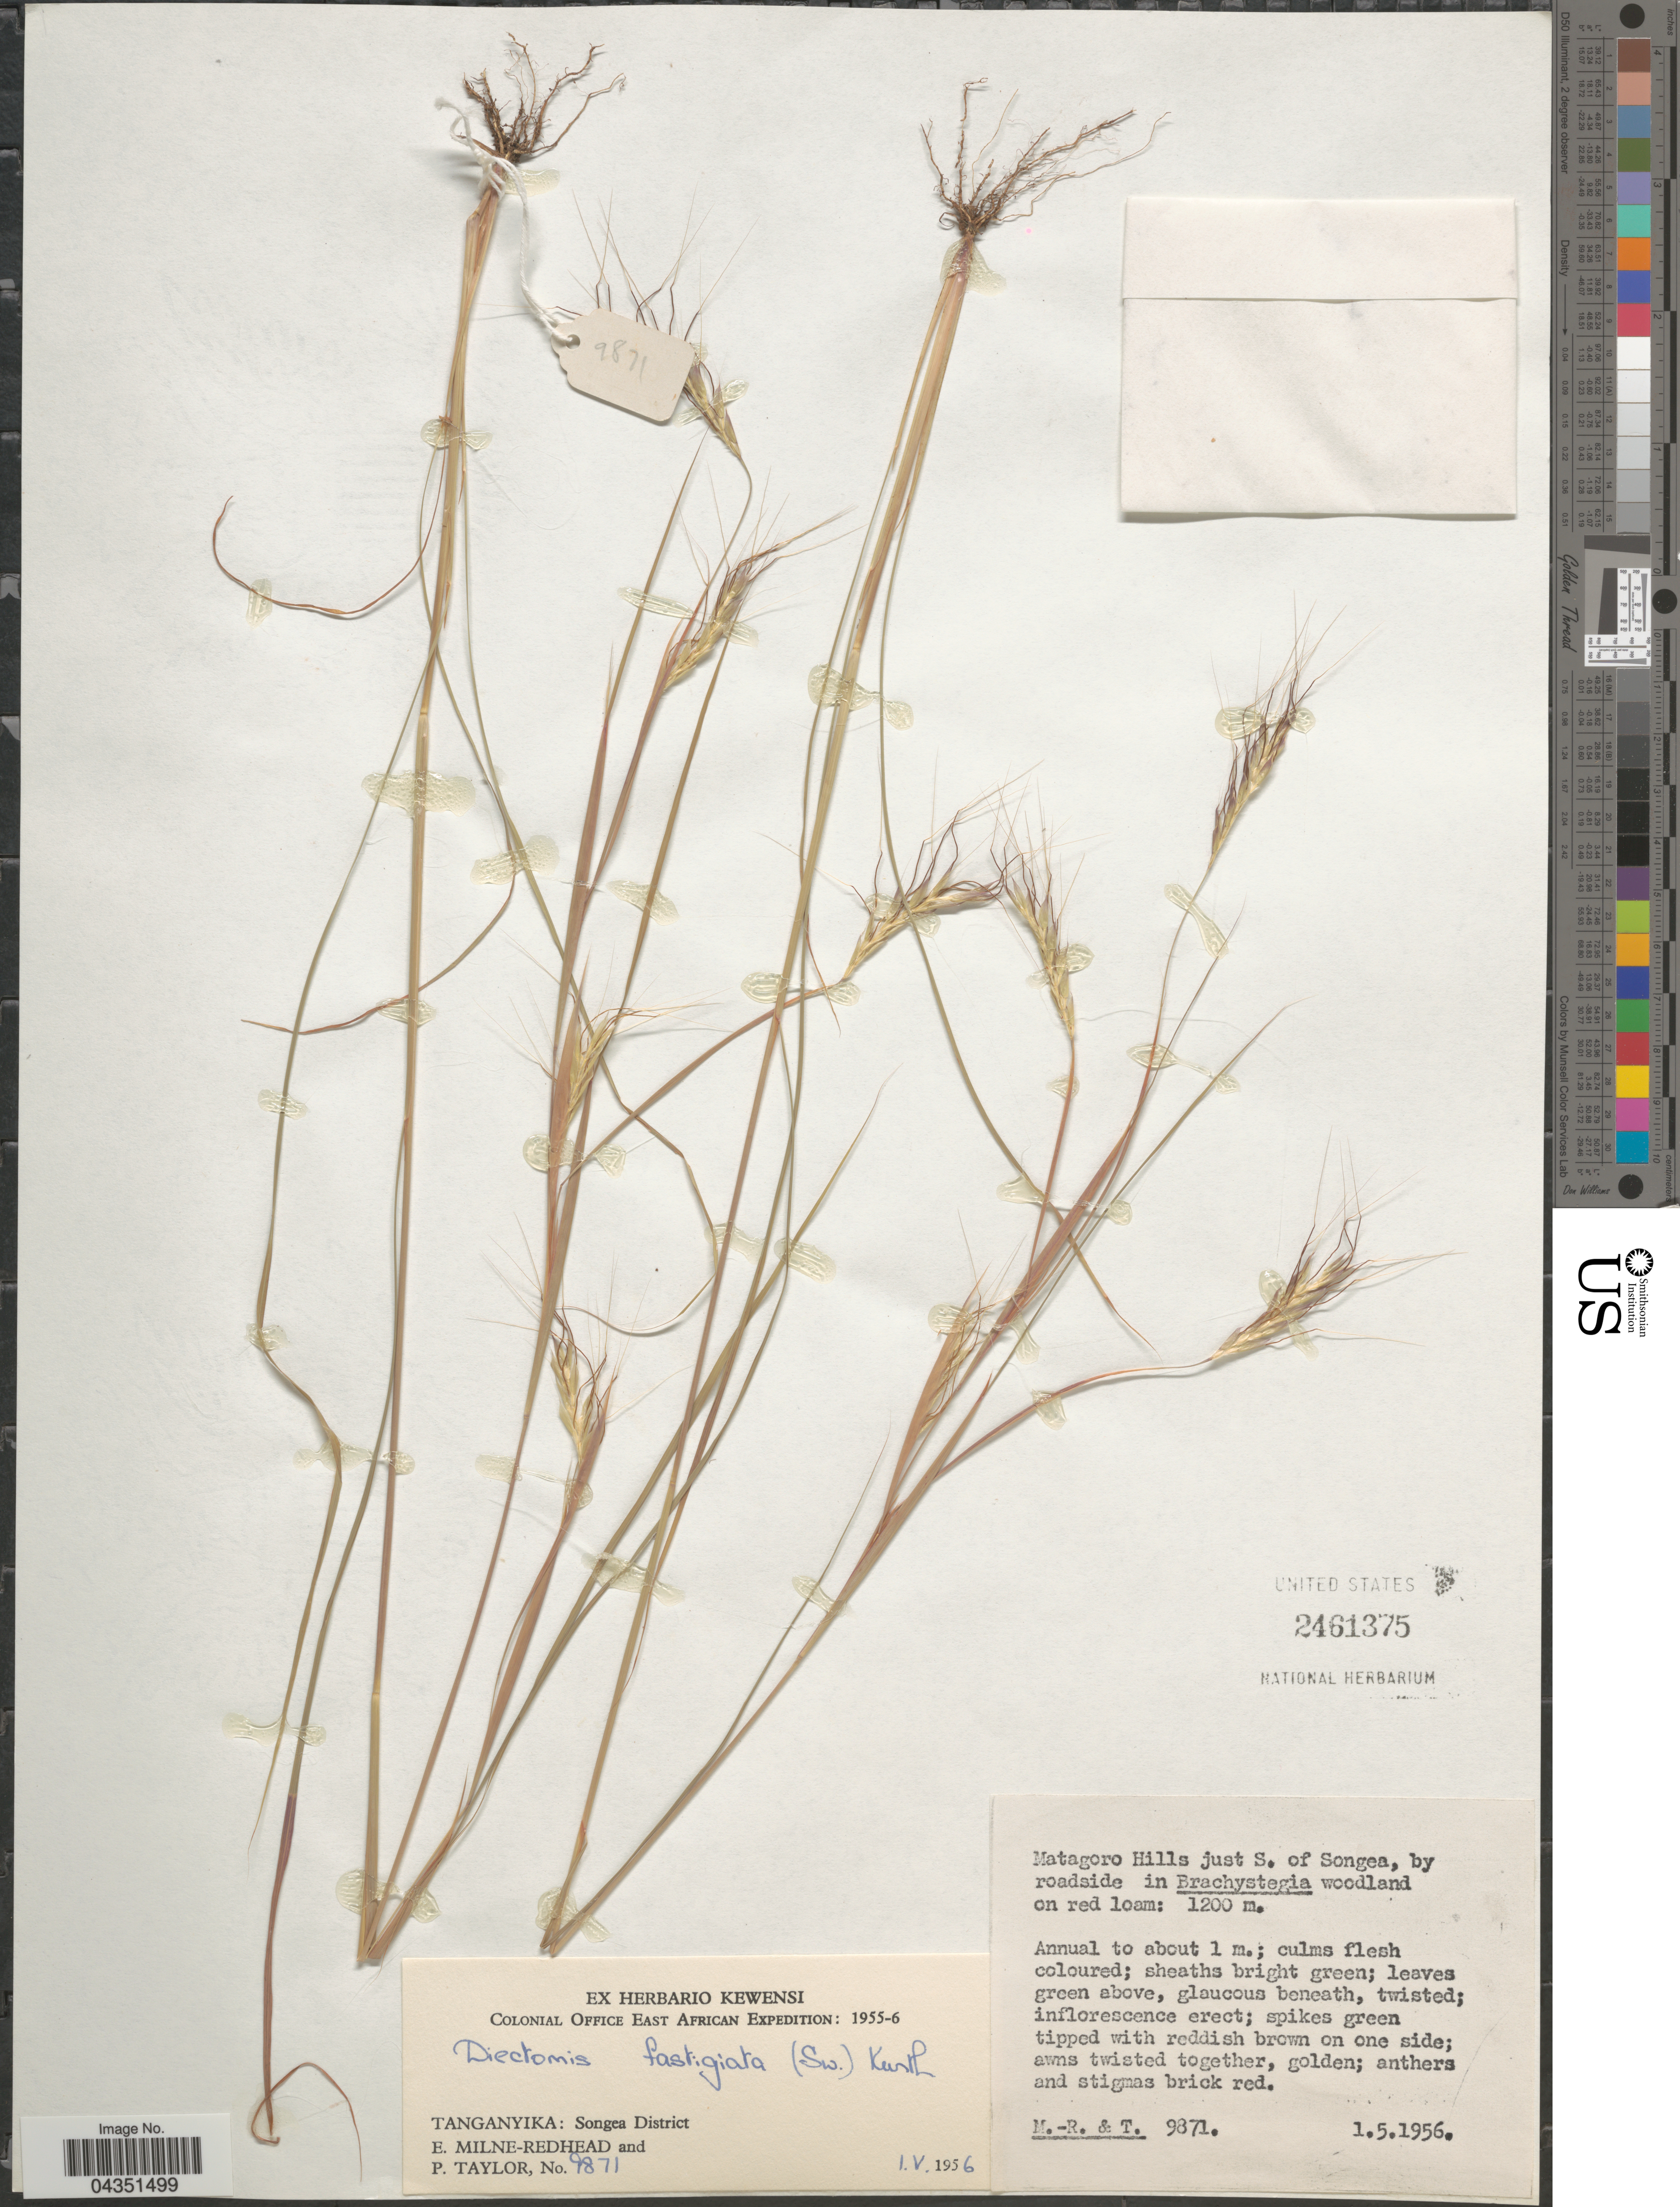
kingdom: Plantae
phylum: Tracheophyta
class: Liliopsida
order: Poales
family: Poaceae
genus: Diectomis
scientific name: Diectomis fastigiata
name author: (Sw.) P. Beauv.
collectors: E. W. Milne-Redhead & P. Taylor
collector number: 9871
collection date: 1956-05-01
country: Tanzania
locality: Colonial Office East African Expedition: 1955-6. Tanganyika: Songea District. Matagoro Hills just S. of Songea by roadside.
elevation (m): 1200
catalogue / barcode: US 2461375